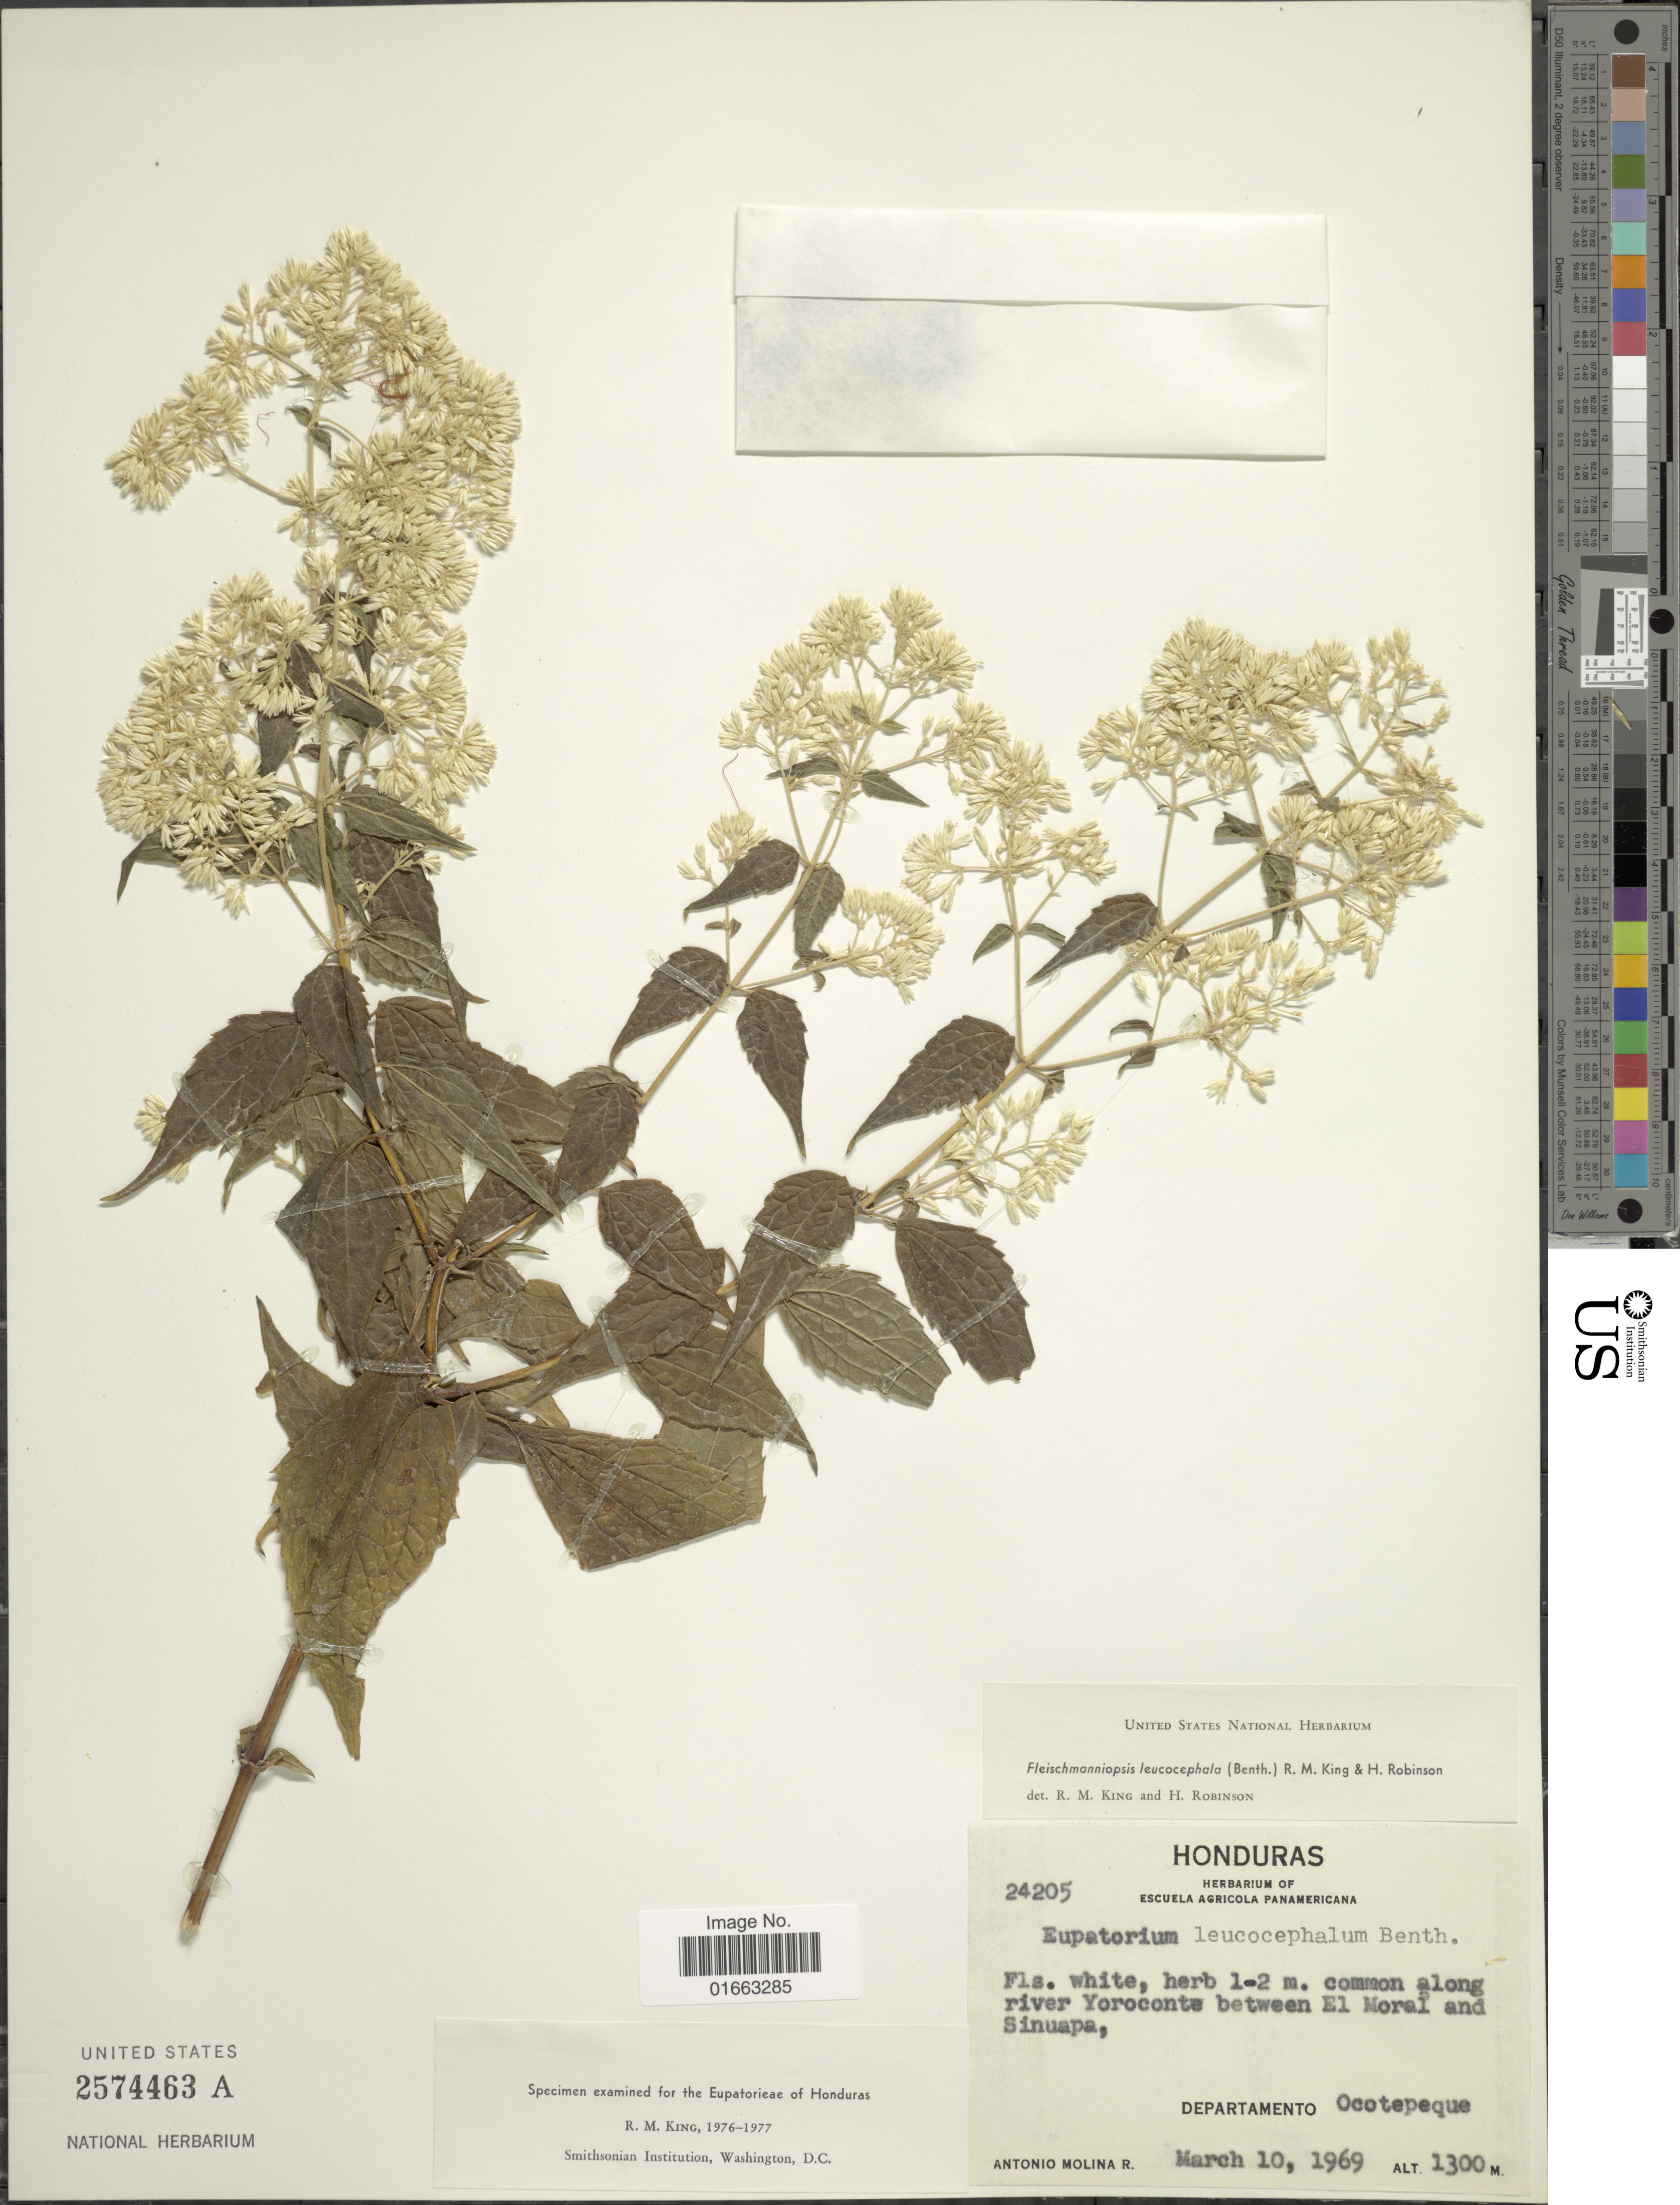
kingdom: Plantae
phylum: Tracheophyta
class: Magnoliopsida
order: Asterales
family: Asteraceae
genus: Fleischmanniopsis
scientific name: Fleischmanniopsis leucocephala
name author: (Benth.) R.M. King & H. Rob.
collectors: P. Acevedo-Rodr., J. Cedeño & J. Vélez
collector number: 7746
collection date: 1996-01-11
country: Puerto Rico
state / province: Maricao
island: Puerto Rico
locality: Bo. Maricao Afuera, along Maricao River, upstreeam from the Fish Hatchery, Serpentine substrate along river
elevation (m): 460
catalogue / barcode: US 3331461